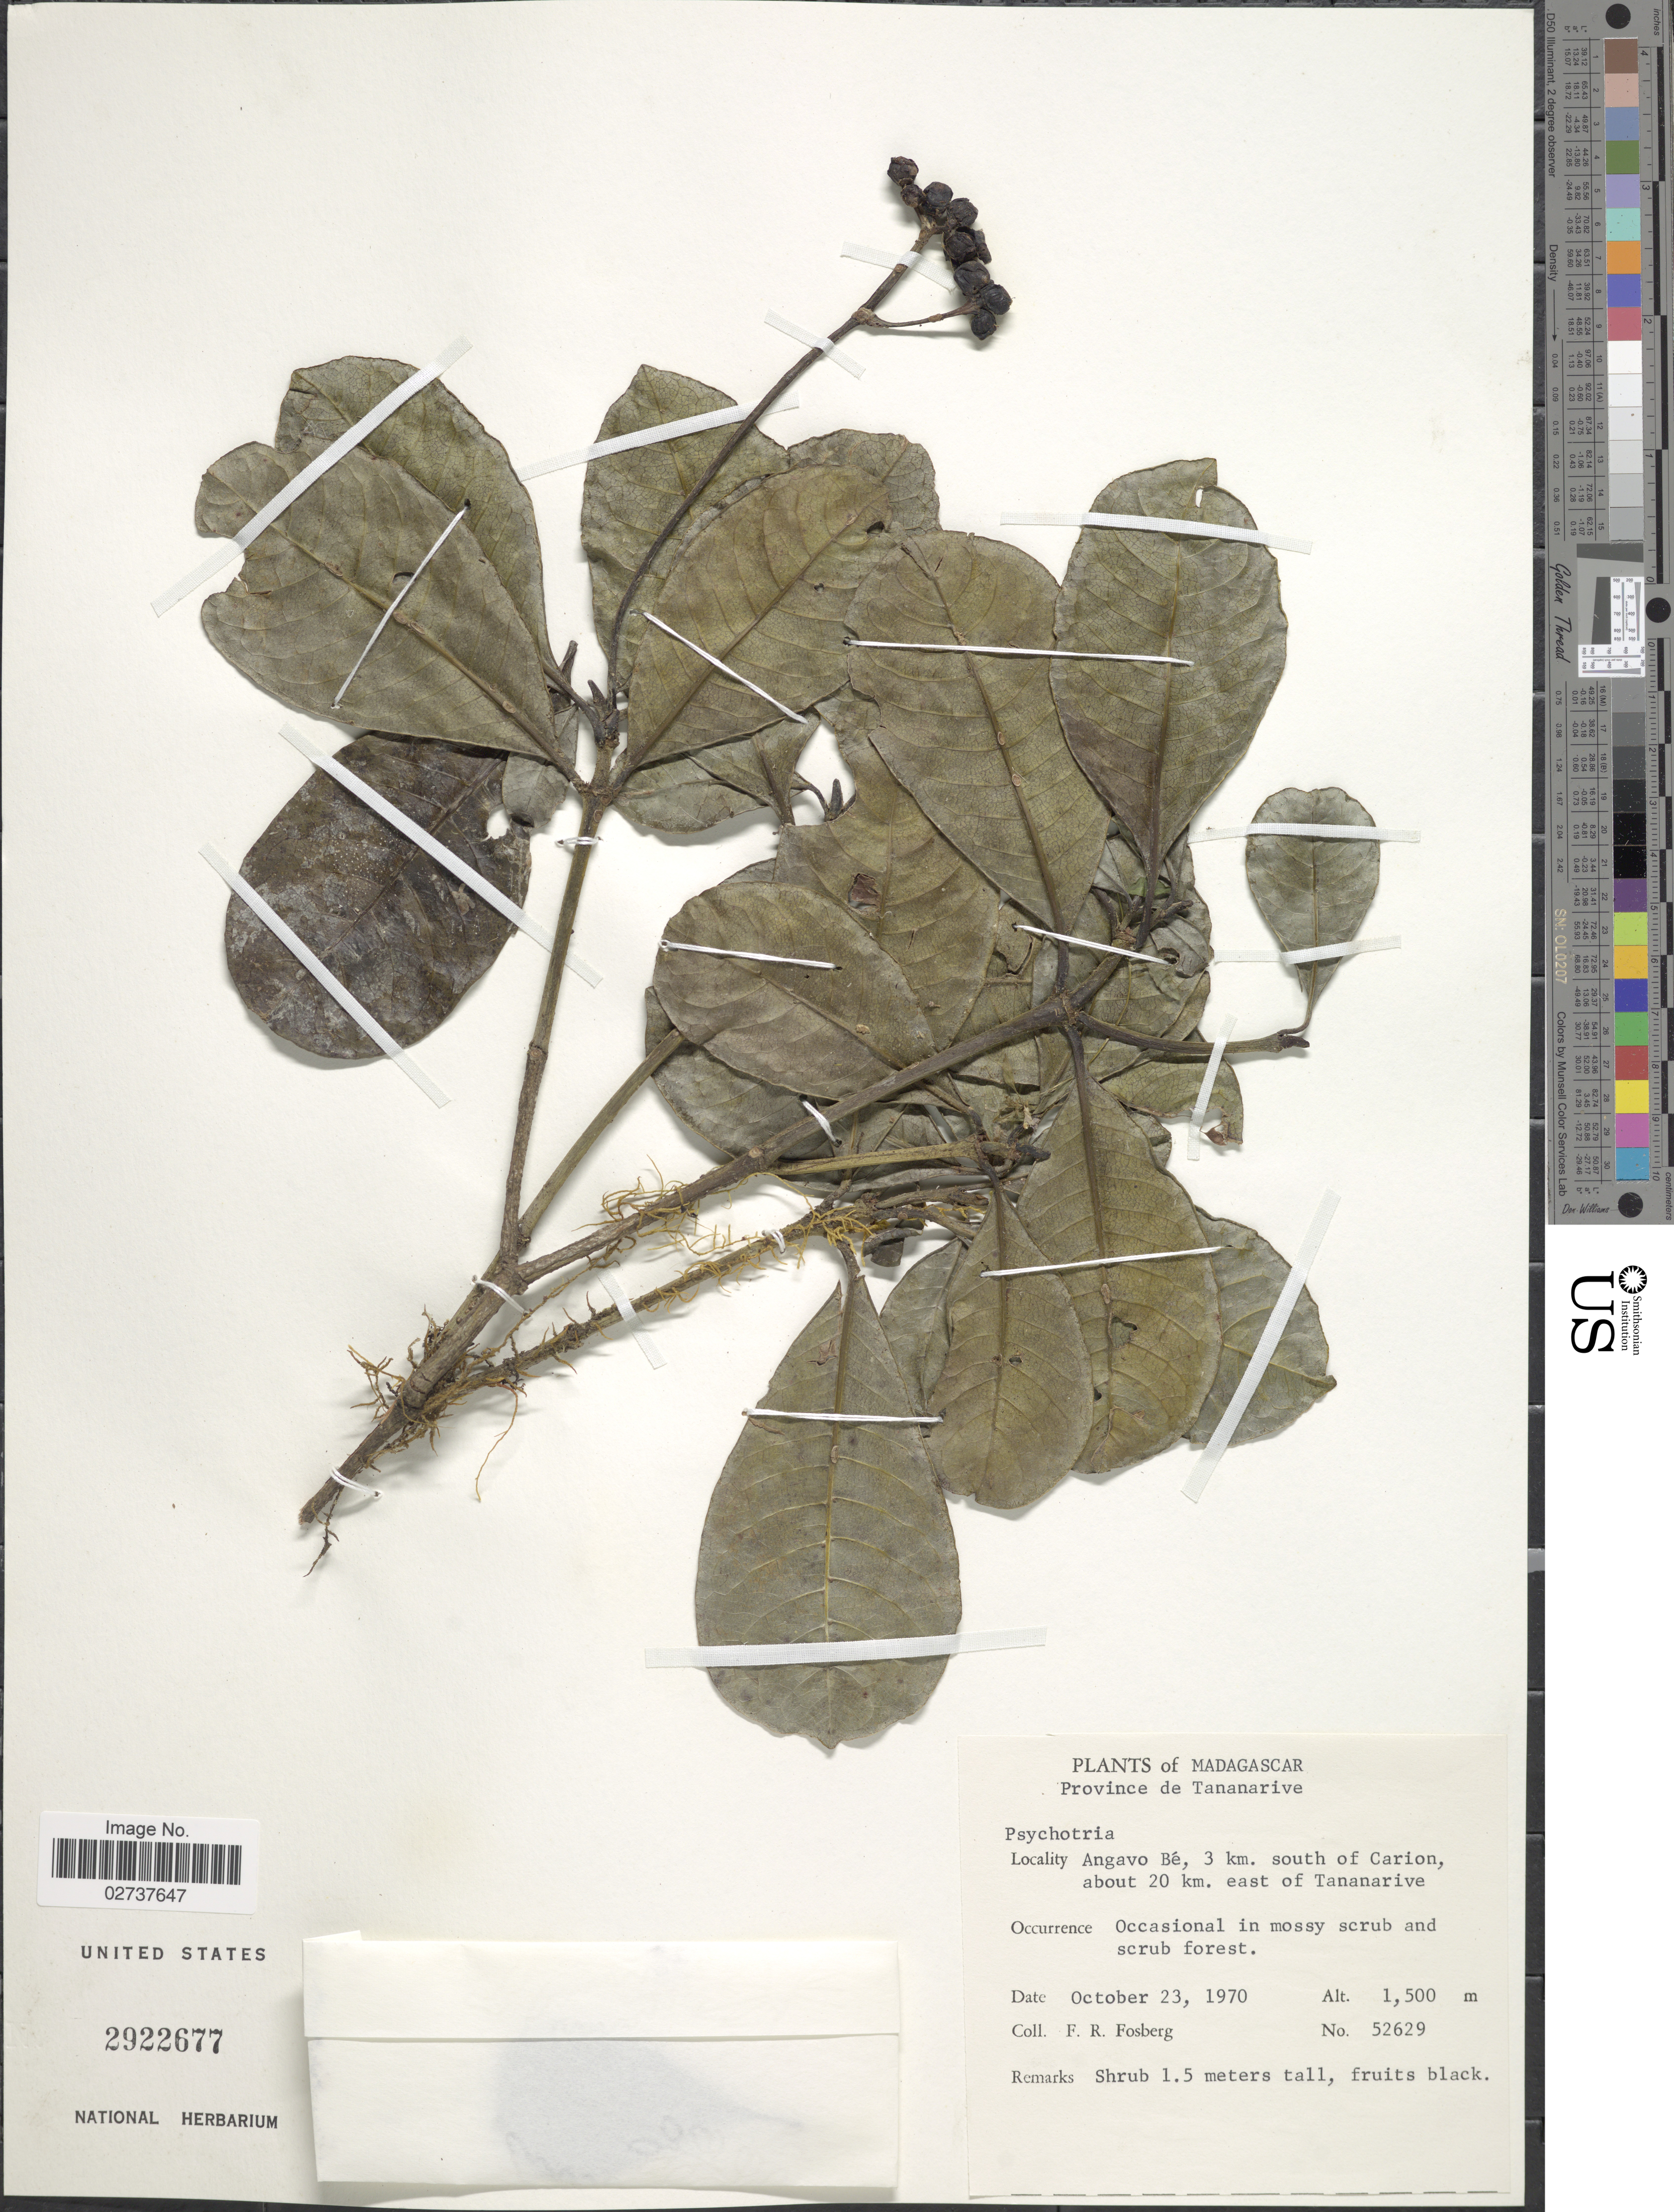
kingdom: Plantae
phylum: Tracheophyta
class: Magnoliopsida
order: Gentianales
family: Rubiaceae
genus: Psychotria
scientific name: Psychotria sp.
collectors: F. R. Fosberg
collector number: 52629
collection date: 1970-10-23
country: Madagascar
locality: Province de Tananarive, Angavo Be, 3 km. south of Carion, about 20 km. east of Tananarive.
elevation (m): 1500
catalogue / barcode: US 2922677